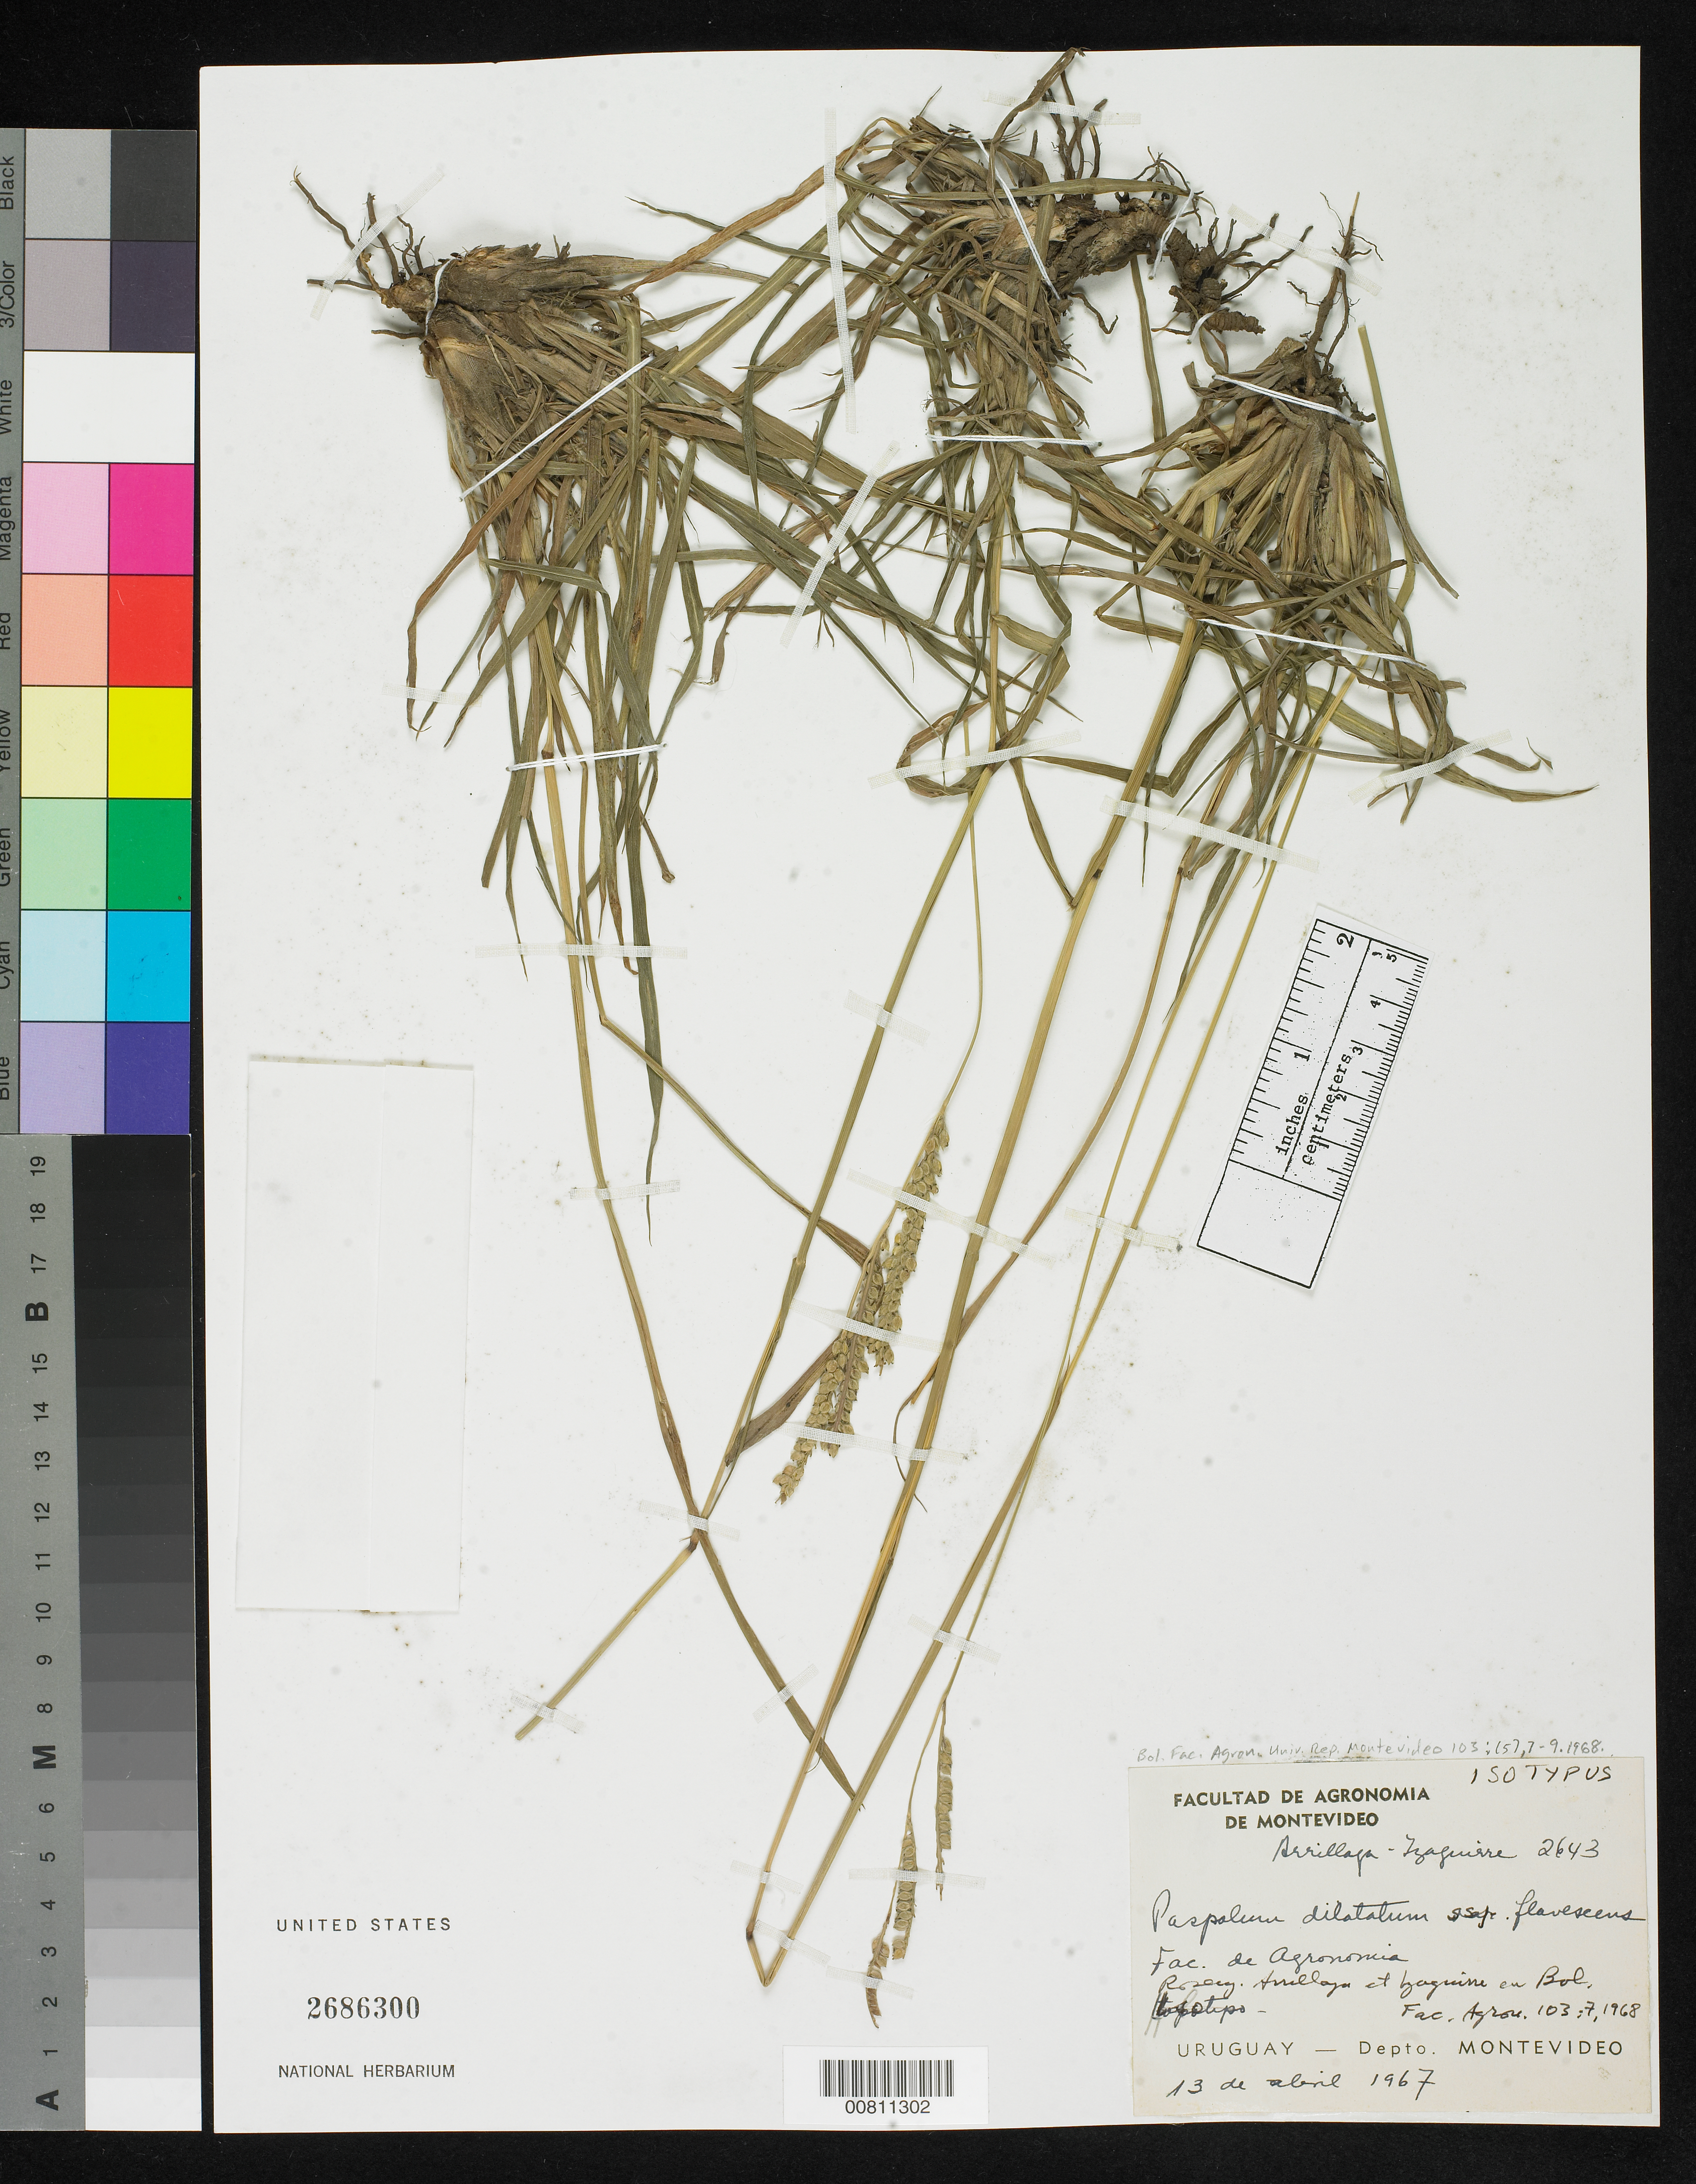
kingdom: Plantae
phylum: Tracheophyta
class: Liliopsida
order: Poales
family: Poaceae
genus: Paspalum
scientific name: Paspalum dilatatum subsp. flavescens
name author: Roseng. & et al.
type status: Isotype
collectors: -. Arrillaga-Izaguirre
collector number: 2643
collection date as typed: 13 Apr 1967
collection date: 1967-04-13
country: Uruguay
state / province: Montevideo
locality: Sayago.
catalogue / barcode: US 2686300